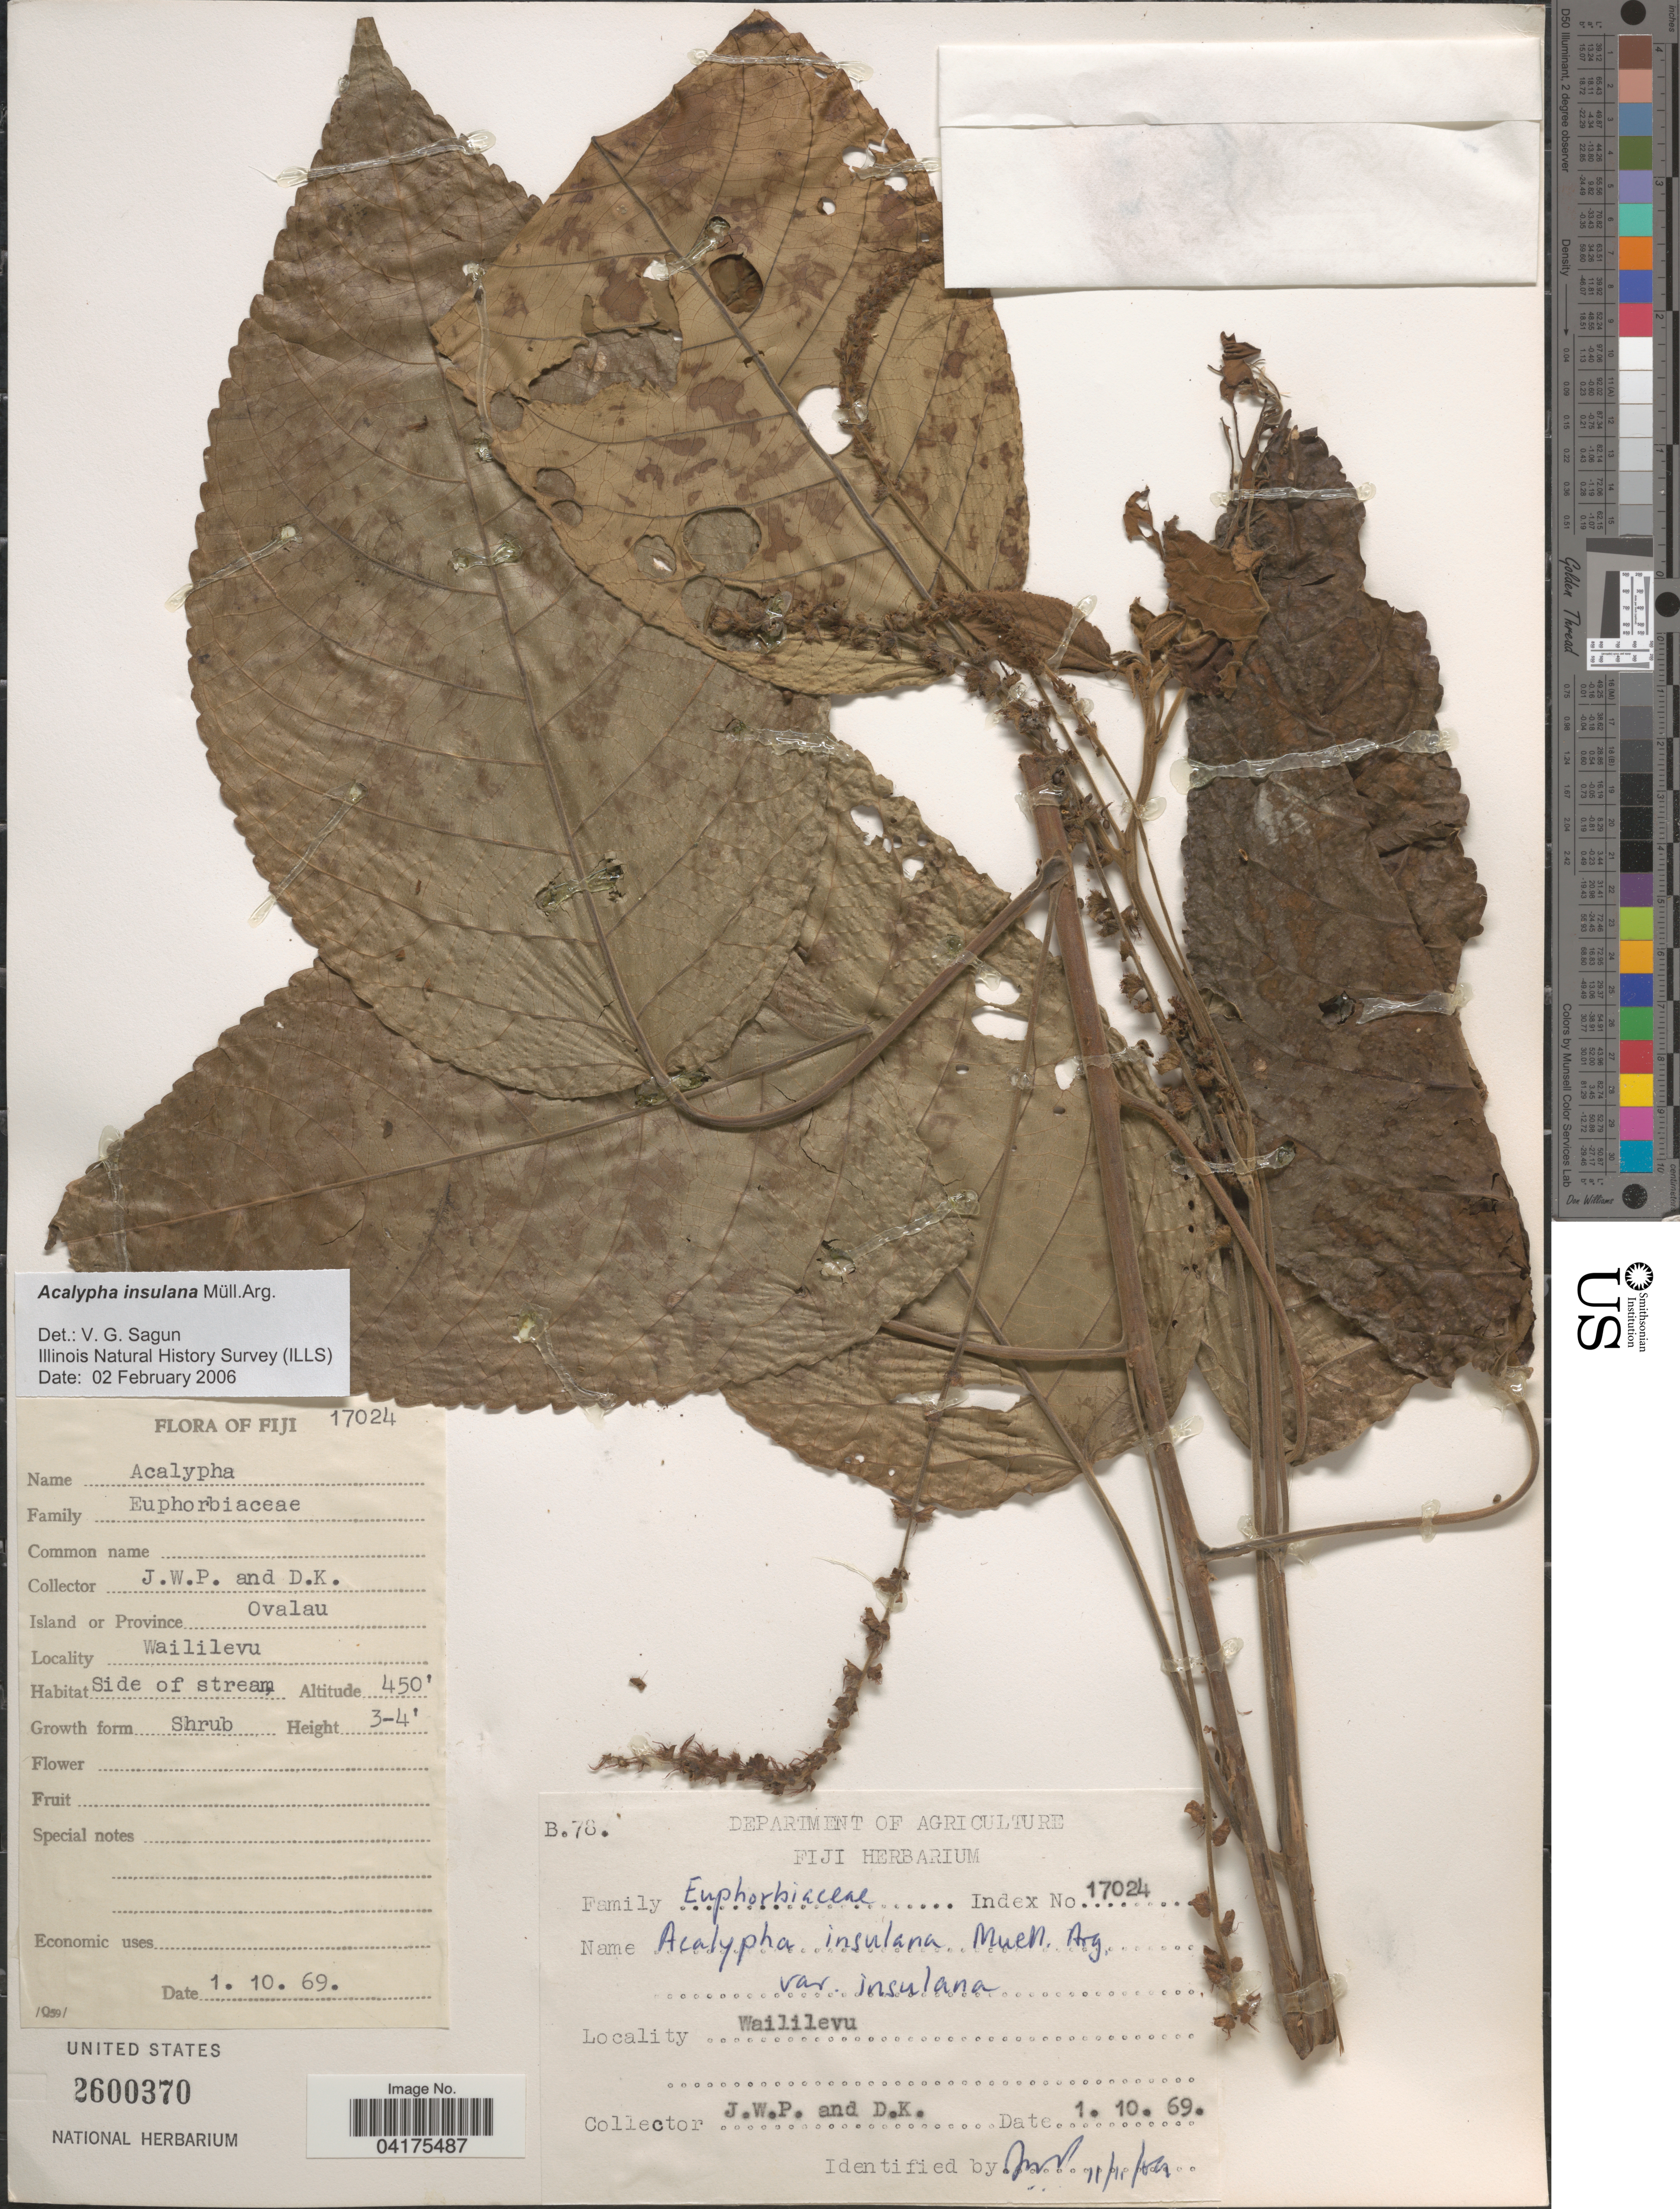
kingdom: Plantae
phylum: Tracheophyta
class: Magnoliopsida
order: Malpighiales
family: Euphorbiaceae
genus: Acalypha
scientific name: Acalypha insulana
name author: Müll. Arg.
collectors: J. W. P. & D. K.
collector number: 17024/B78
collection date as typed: Transcribed d/m/y: 1/10/69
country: Fiji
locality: Island or Province Ovalau. Waililevu.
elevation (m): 137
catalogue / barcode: US 2600370